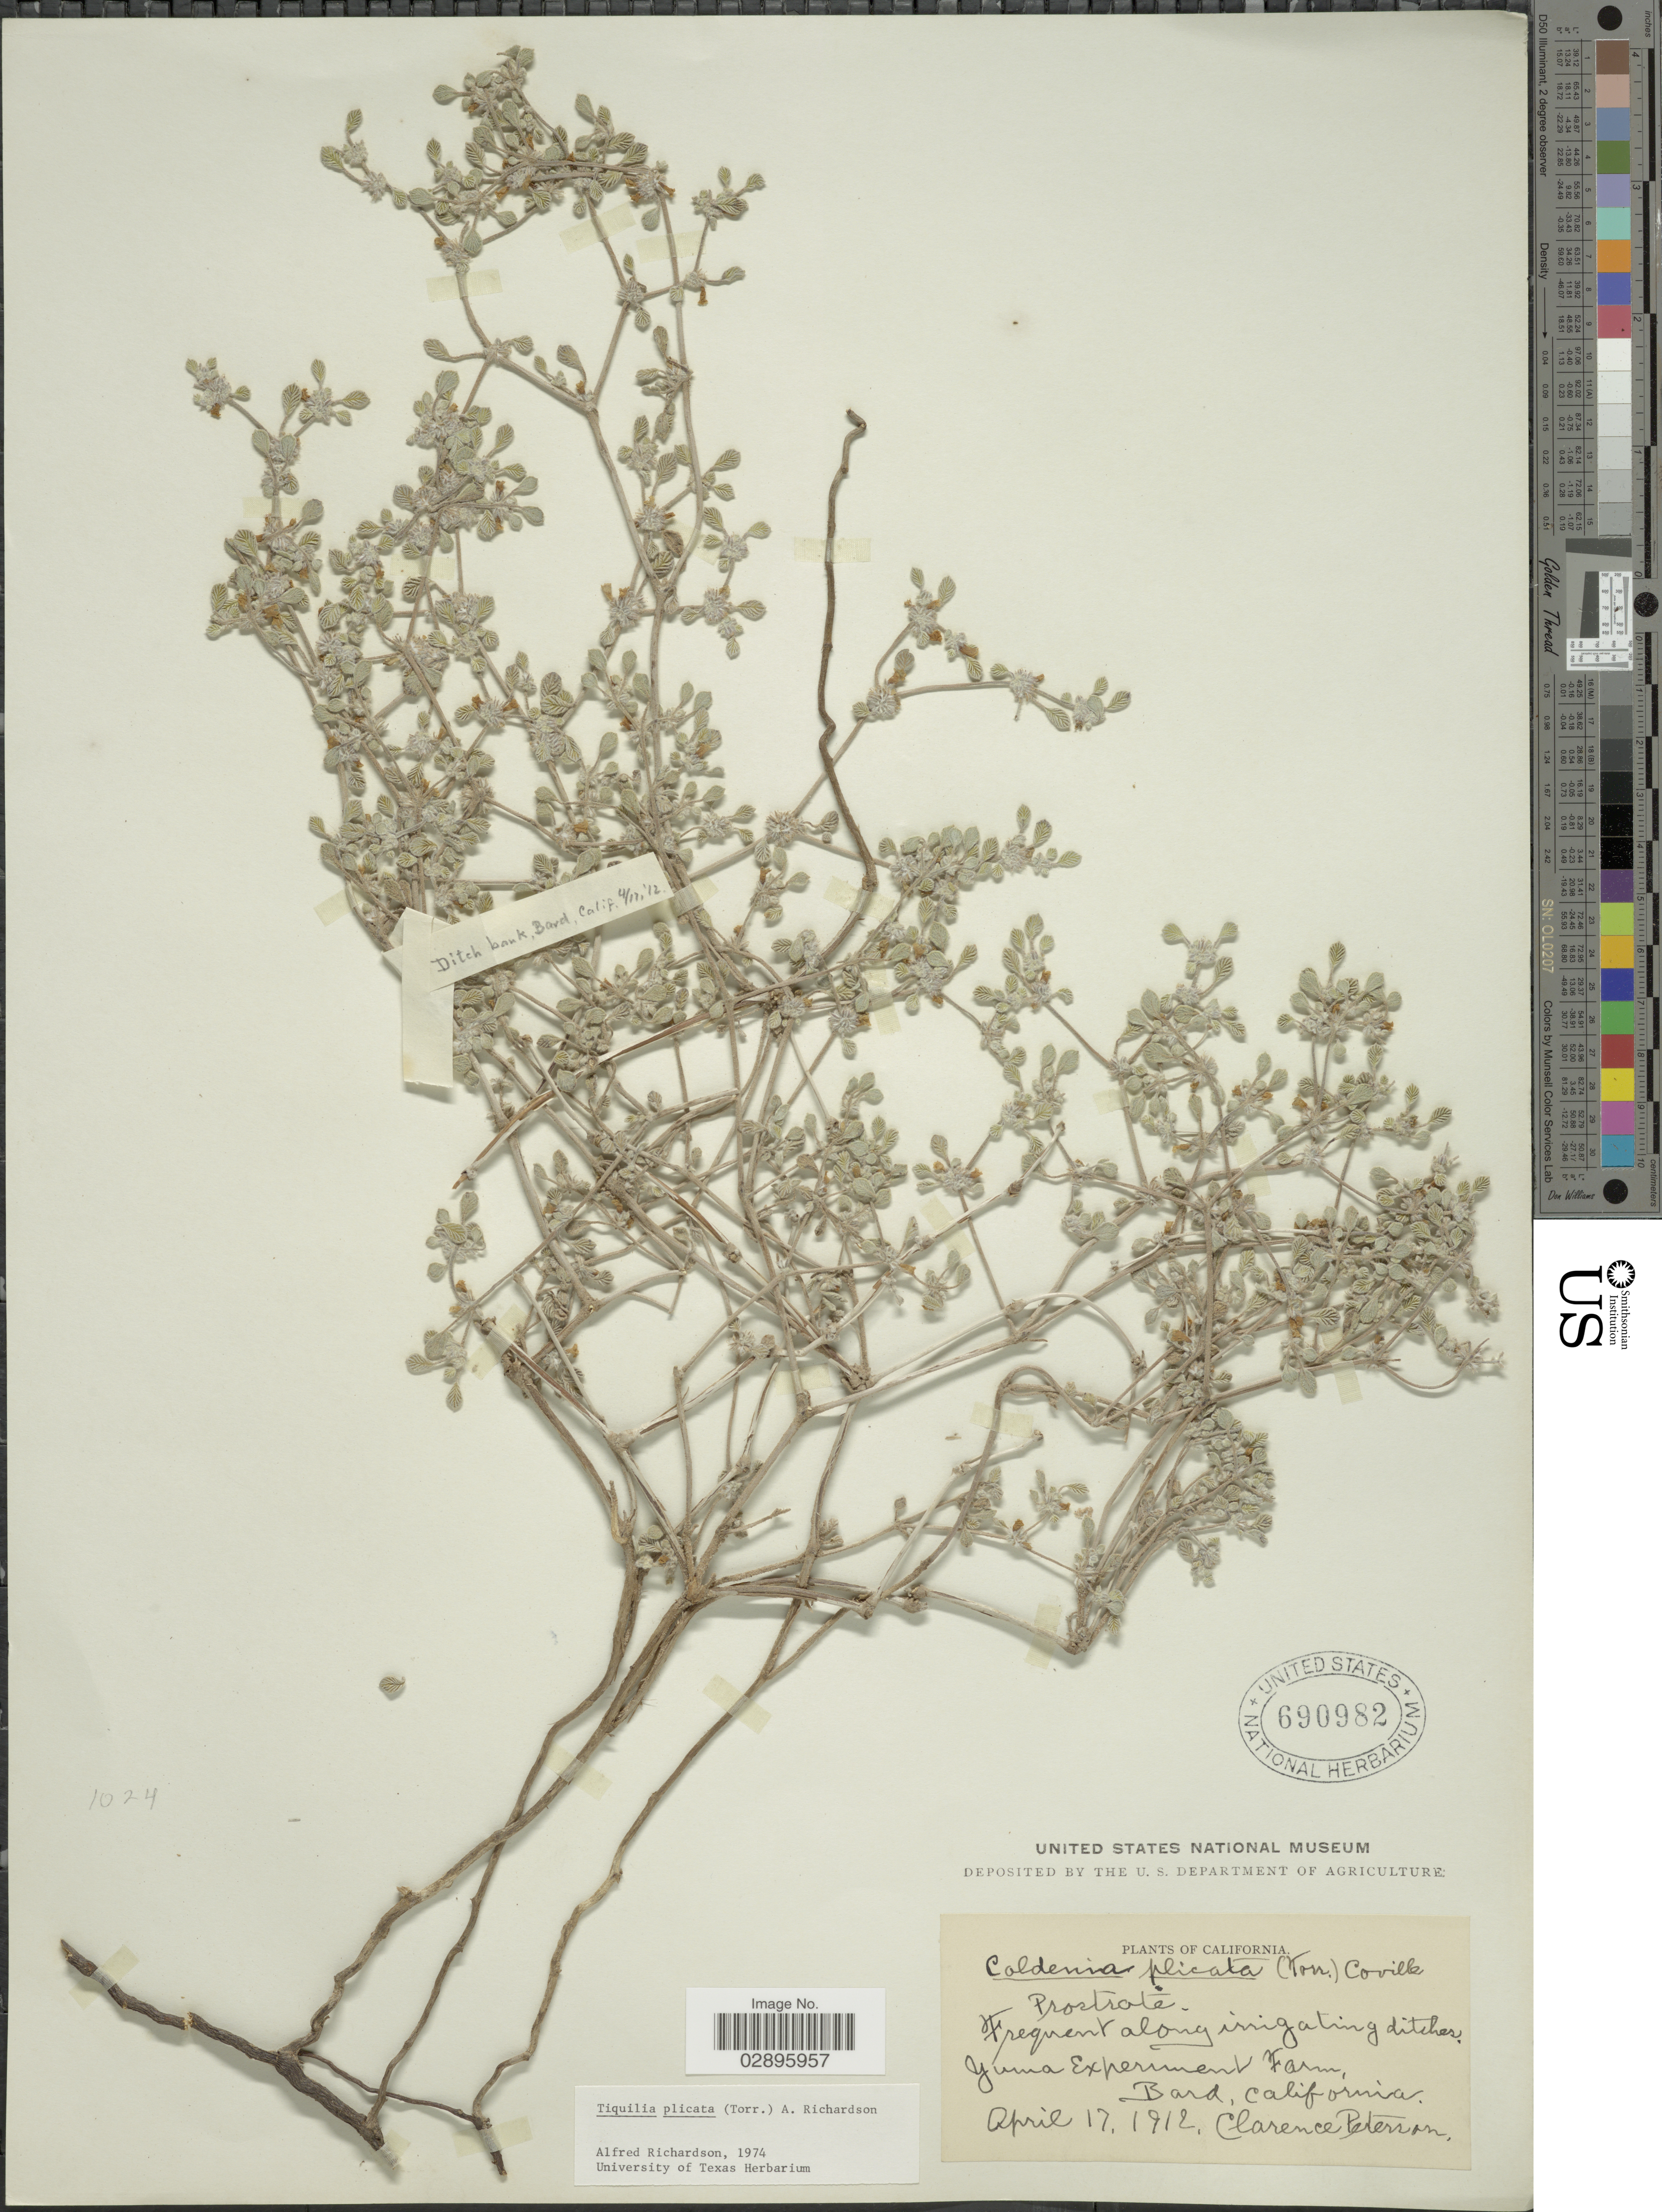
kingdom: Plantae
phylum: Tracheophyta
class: Magnoliopsida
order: Boraginales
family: Ehretiaceae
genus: Tiquilia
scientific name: Tiquilia plicata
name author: Torr.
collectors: C. Peterson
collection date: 1912-04-17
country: United States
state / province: California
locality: Yuma Experiment Farm, Bard.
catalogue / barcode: US 690982